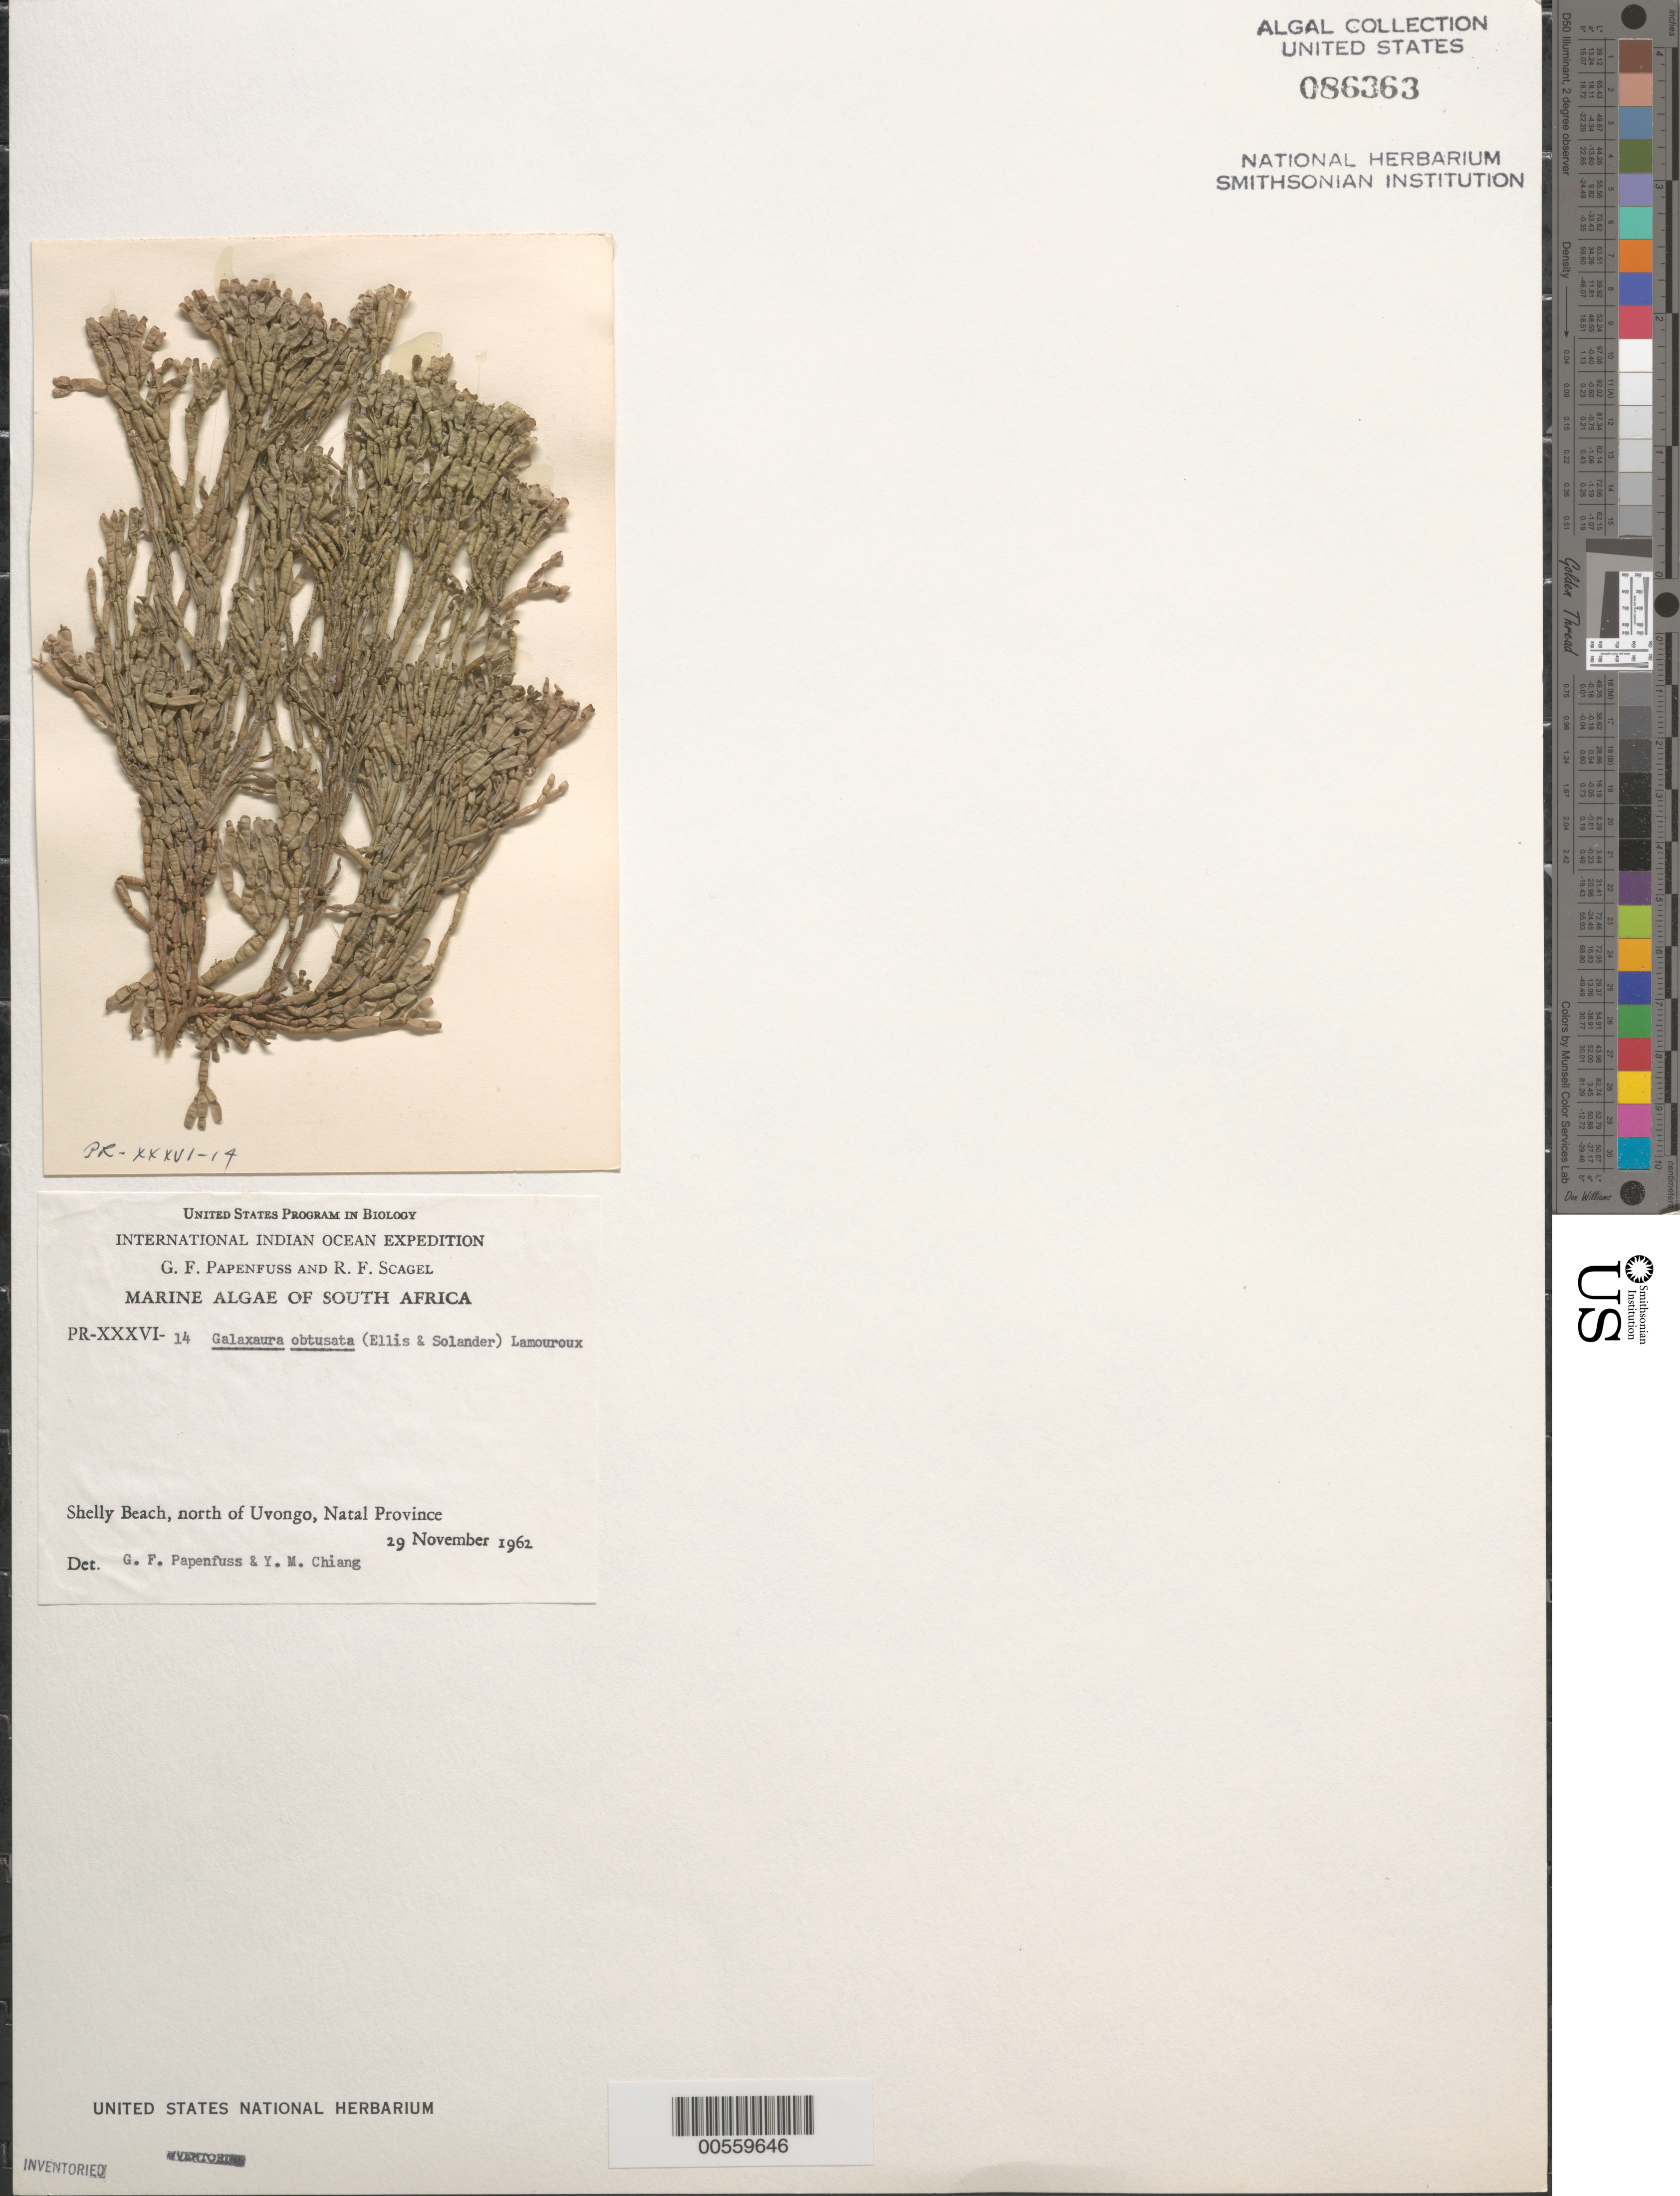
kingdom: Plantae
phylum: Rhodophyta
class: Florideophyceae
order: Nemaliales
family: Galaxauraceae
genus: Dichotomaria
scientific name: Dichotomaria obtusata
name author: (Ellis & Sol.) Lam.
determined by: Algae name updating Project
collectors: G. Papenfuss & R. F. Scagel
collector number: PR-XXXVI-14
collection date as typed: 29 Nov 1962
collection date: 1962-11-29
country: South Africa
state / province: KwaZulu-Natal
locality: Shelly Beach, north of Uvongo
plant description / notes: International Indian Ocean Expedition, 1962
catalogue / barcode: US 86363